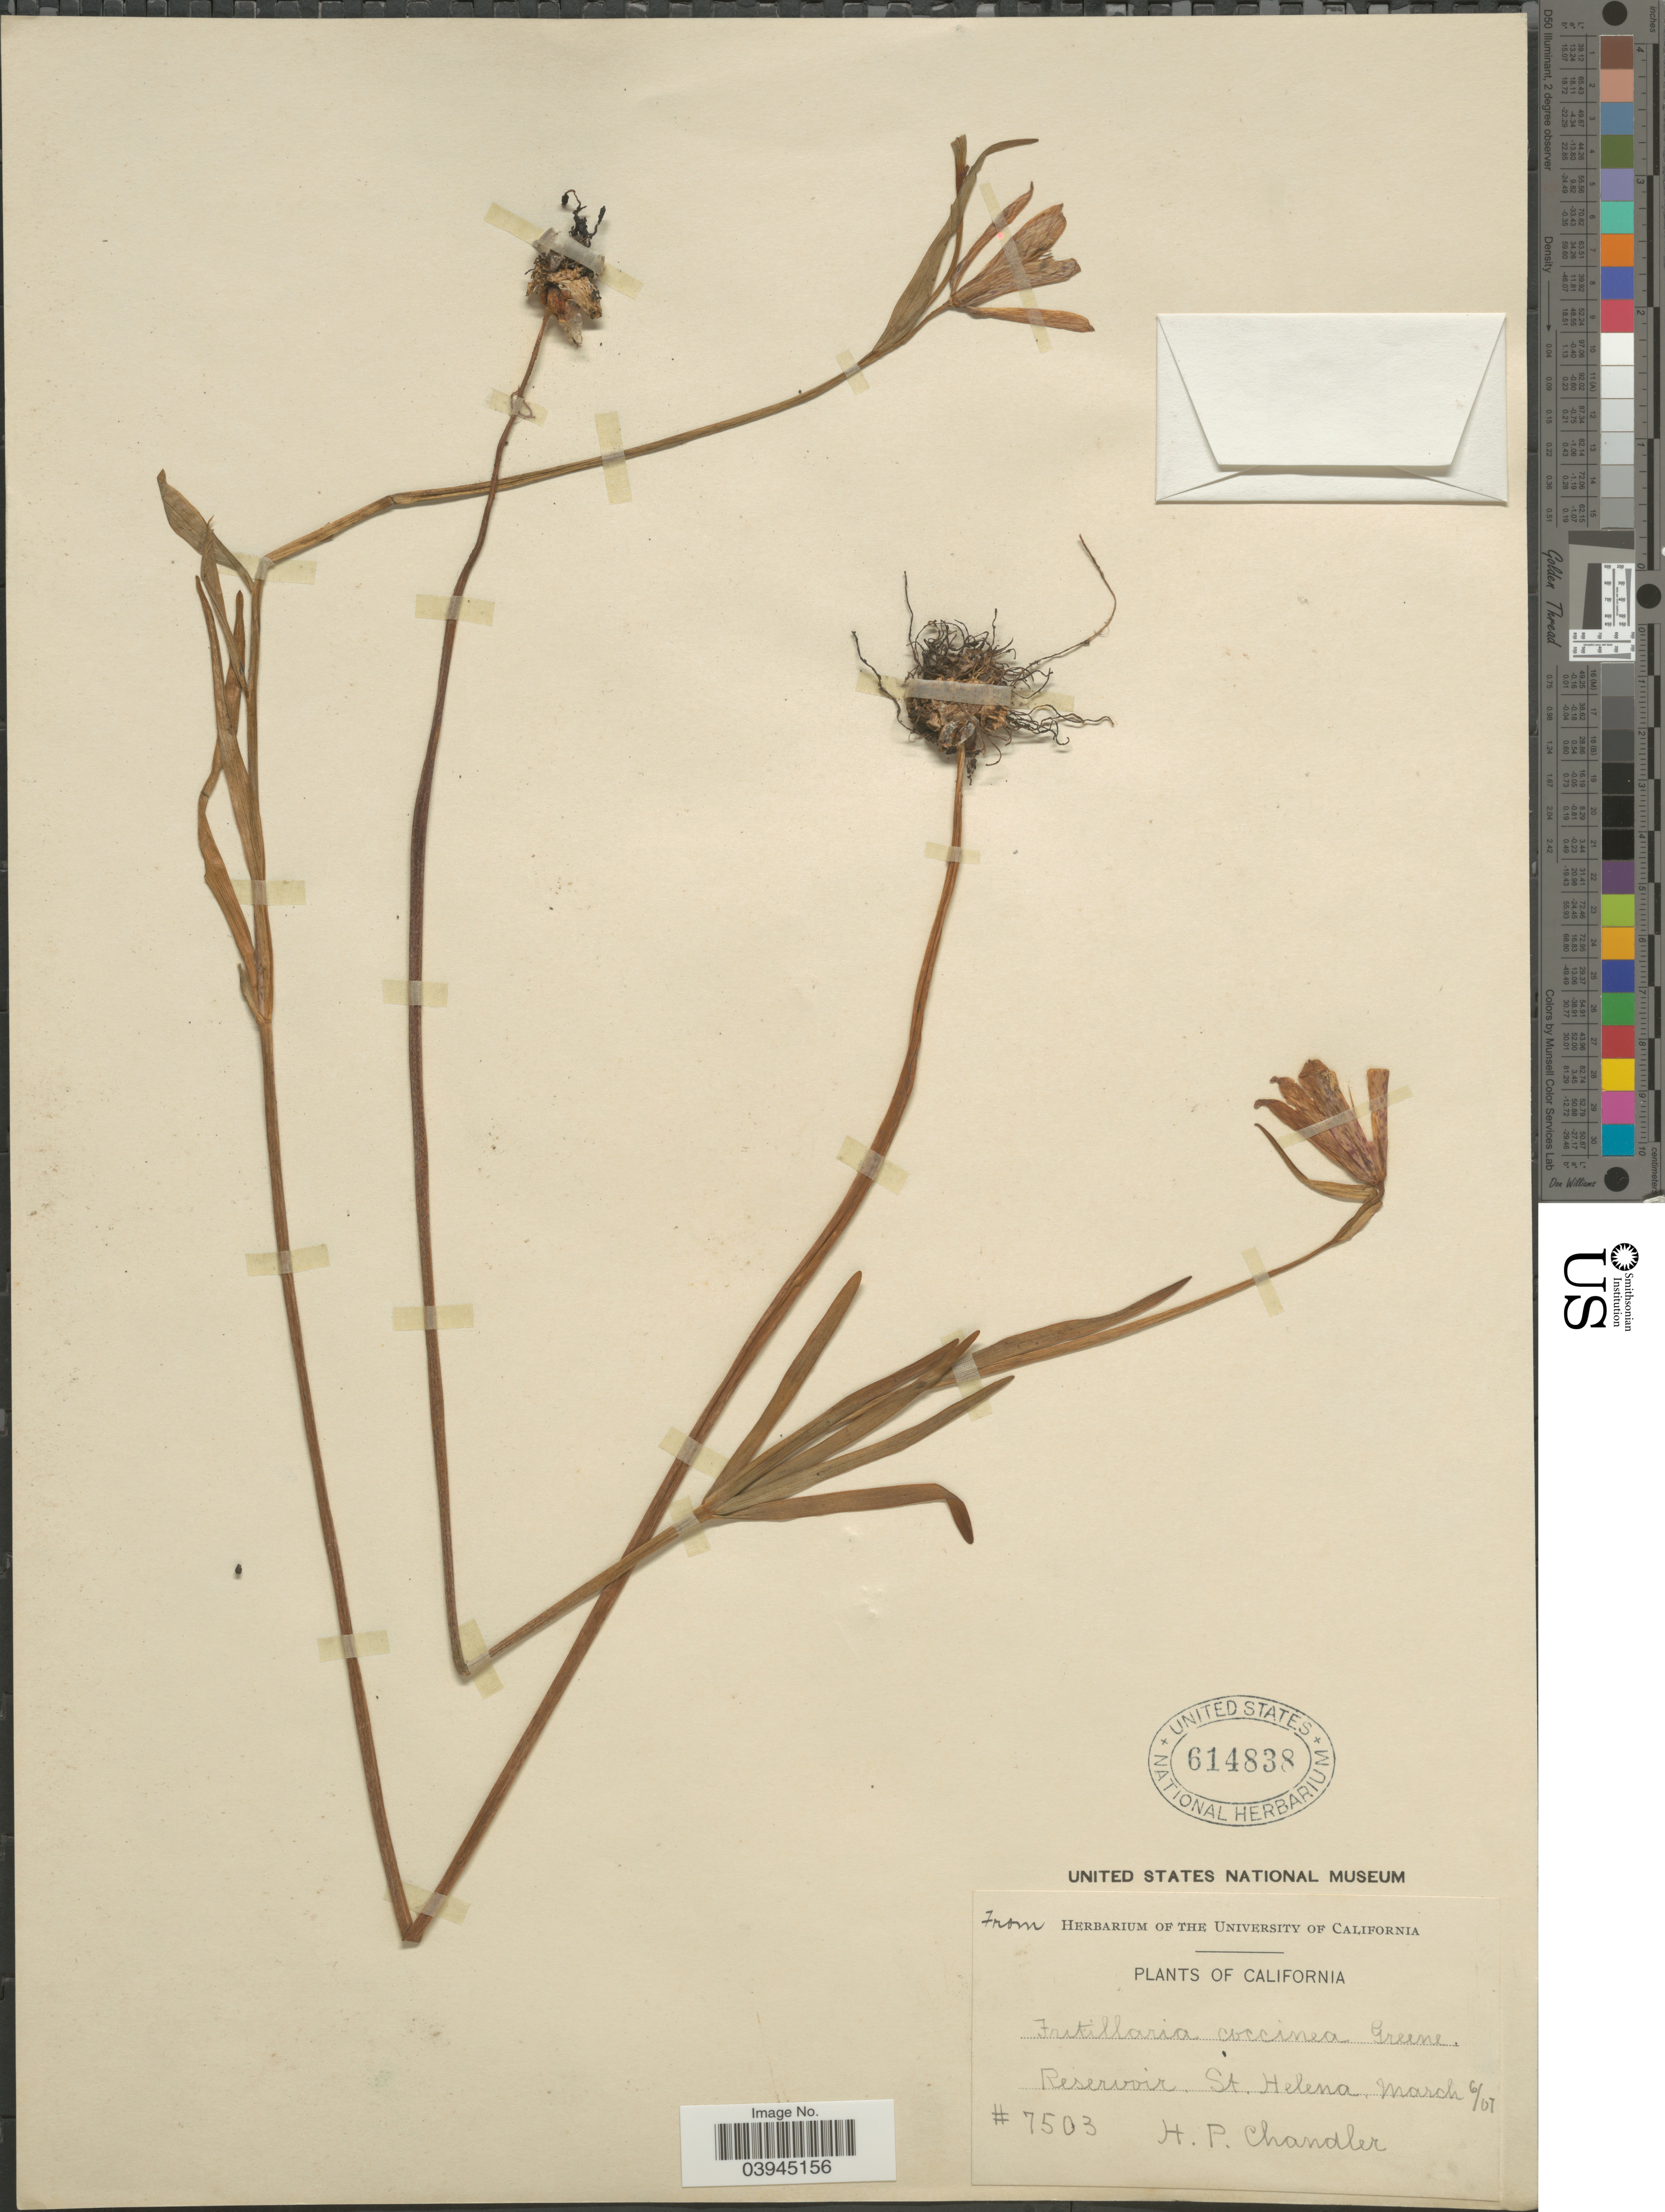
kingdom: Plantae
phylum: Tracheophyta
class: Liliopsida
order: Liliales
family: Liliaceae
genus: Fritillaria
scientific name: Fritillaria coccinea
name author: (Greene) Greene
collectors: H. Chandler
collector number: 7503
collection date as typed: Transcribed d/m/y: 6/3/7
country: United States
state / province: California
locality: Reservoir. St. Helena.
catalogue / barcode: US 614838